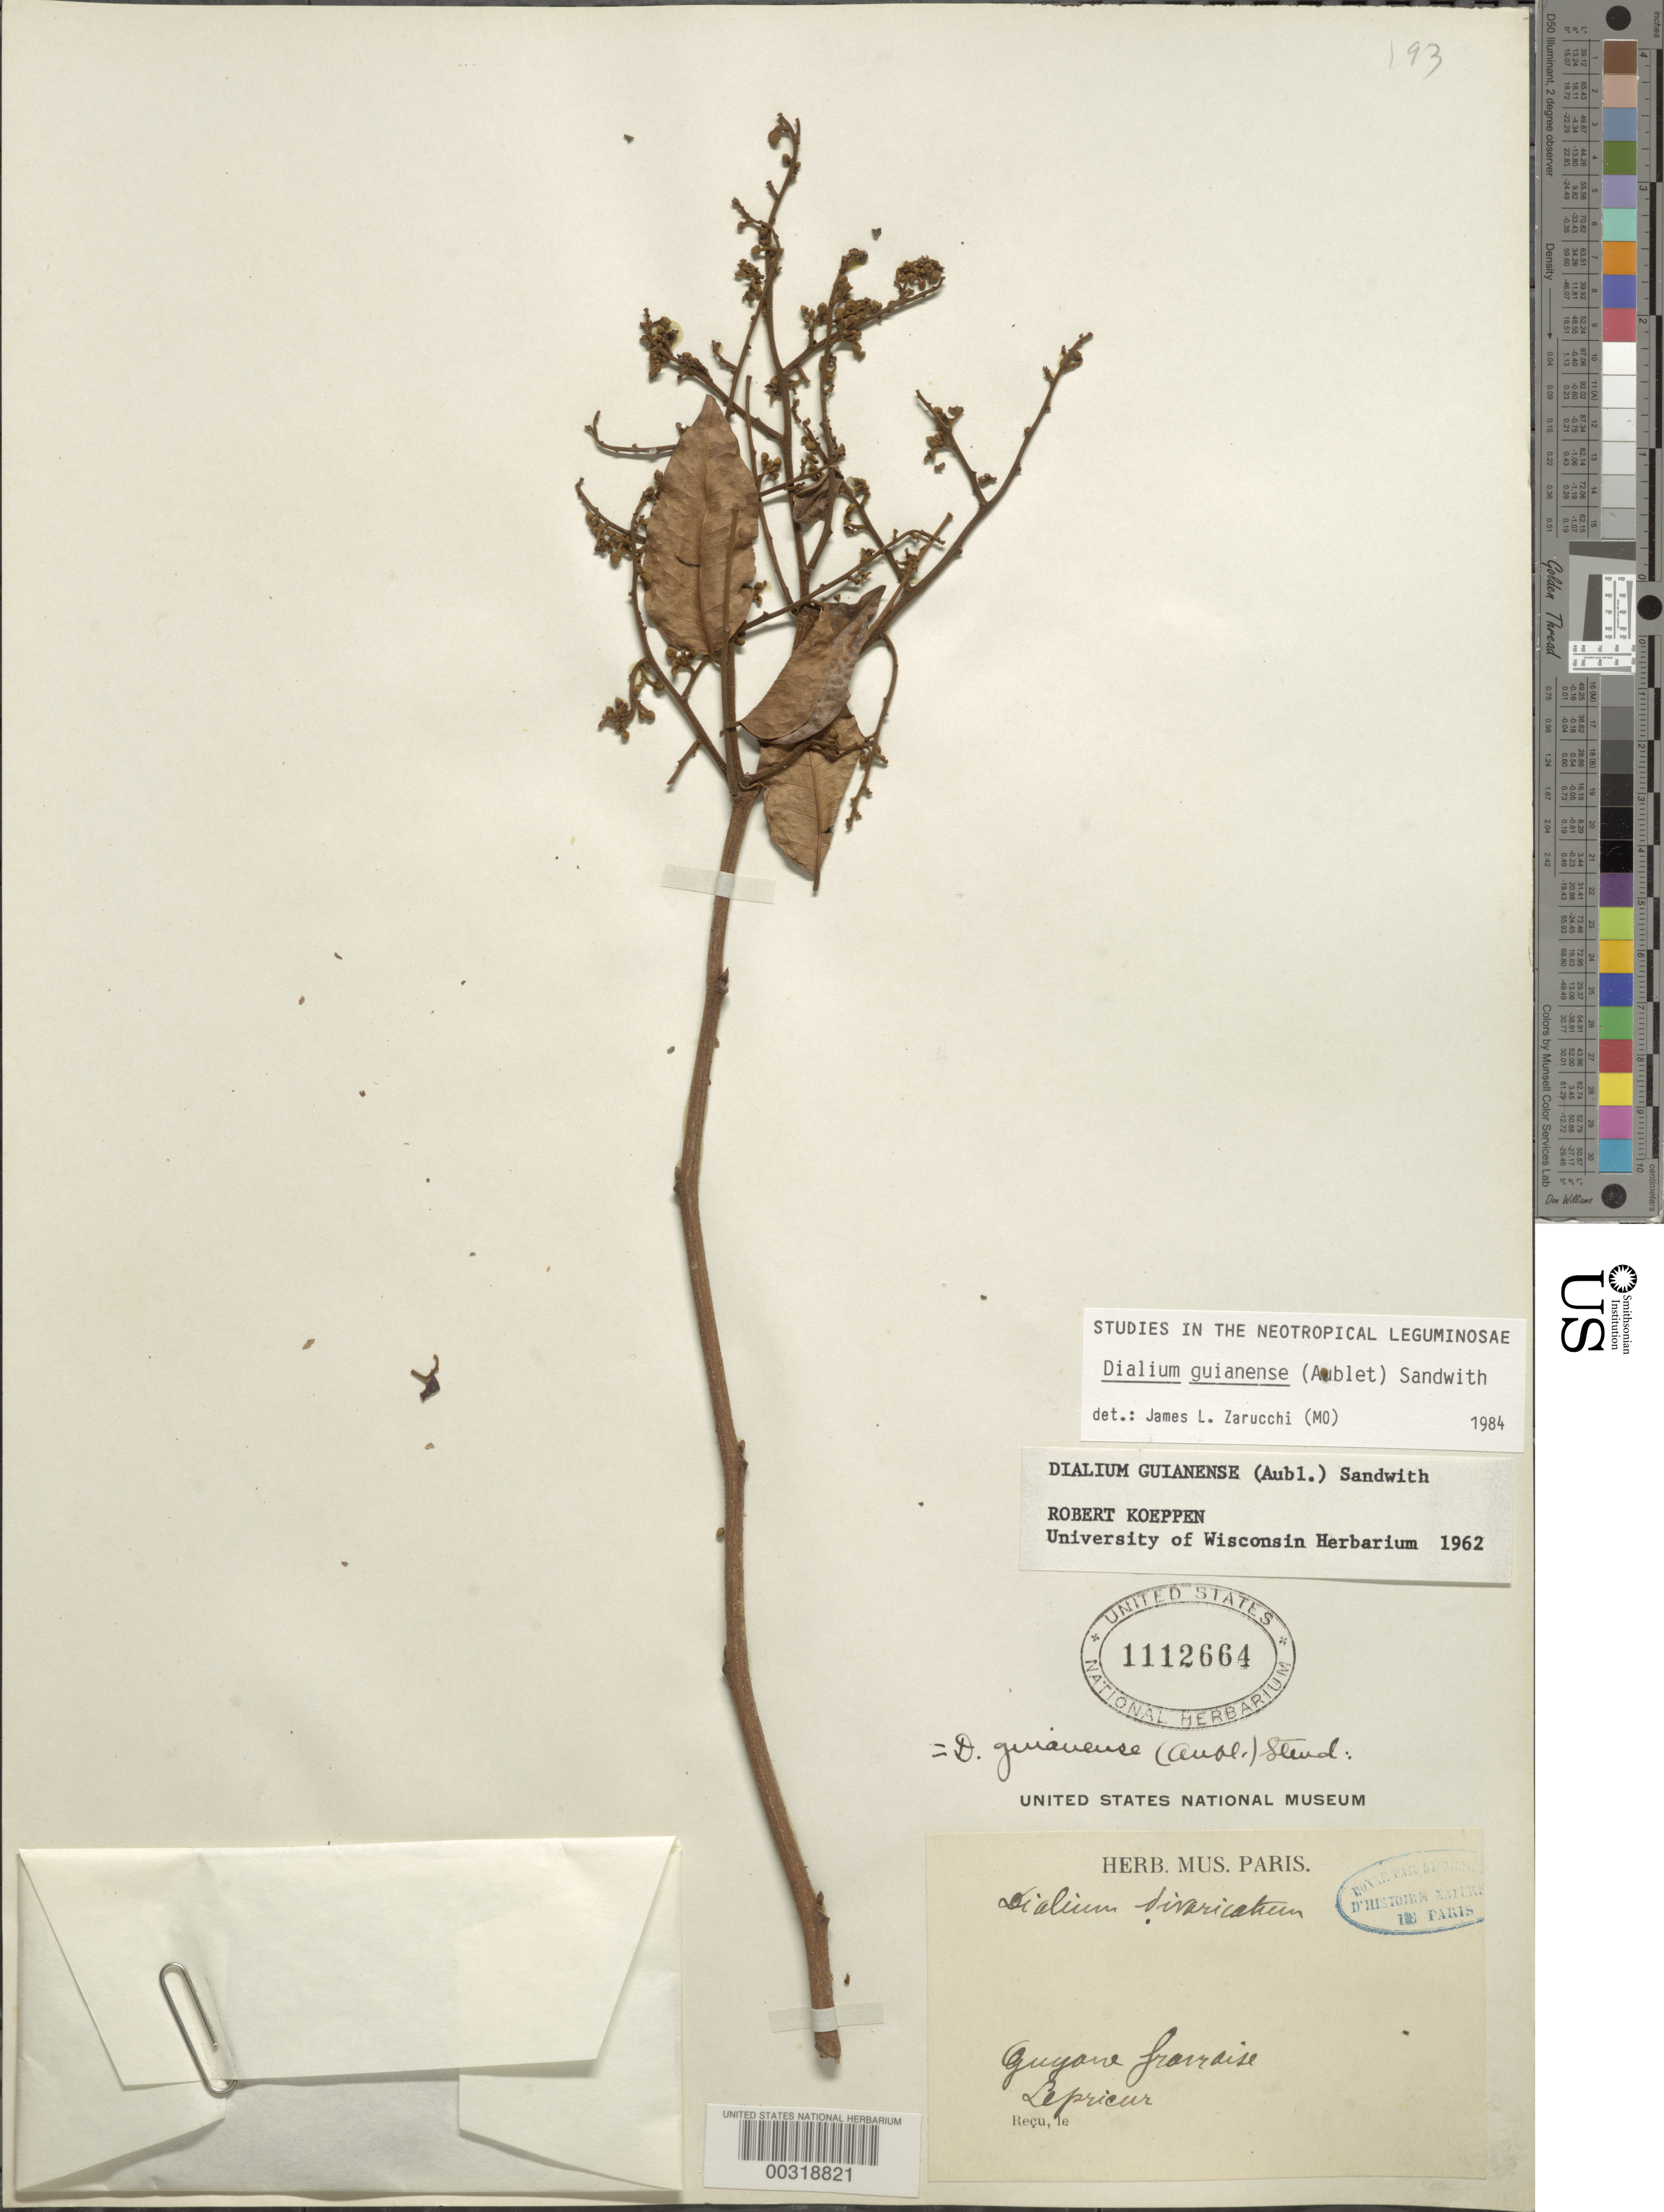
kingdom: Plantae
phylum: Tracheophyta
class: Magnoliopsida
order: Fabales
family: Fabaceae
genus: Dialium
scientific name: Dialium guianense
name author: (Aubl.) Sandwith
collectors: F. M. R. Leprieur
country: French Guiana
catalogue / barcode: US 1112664